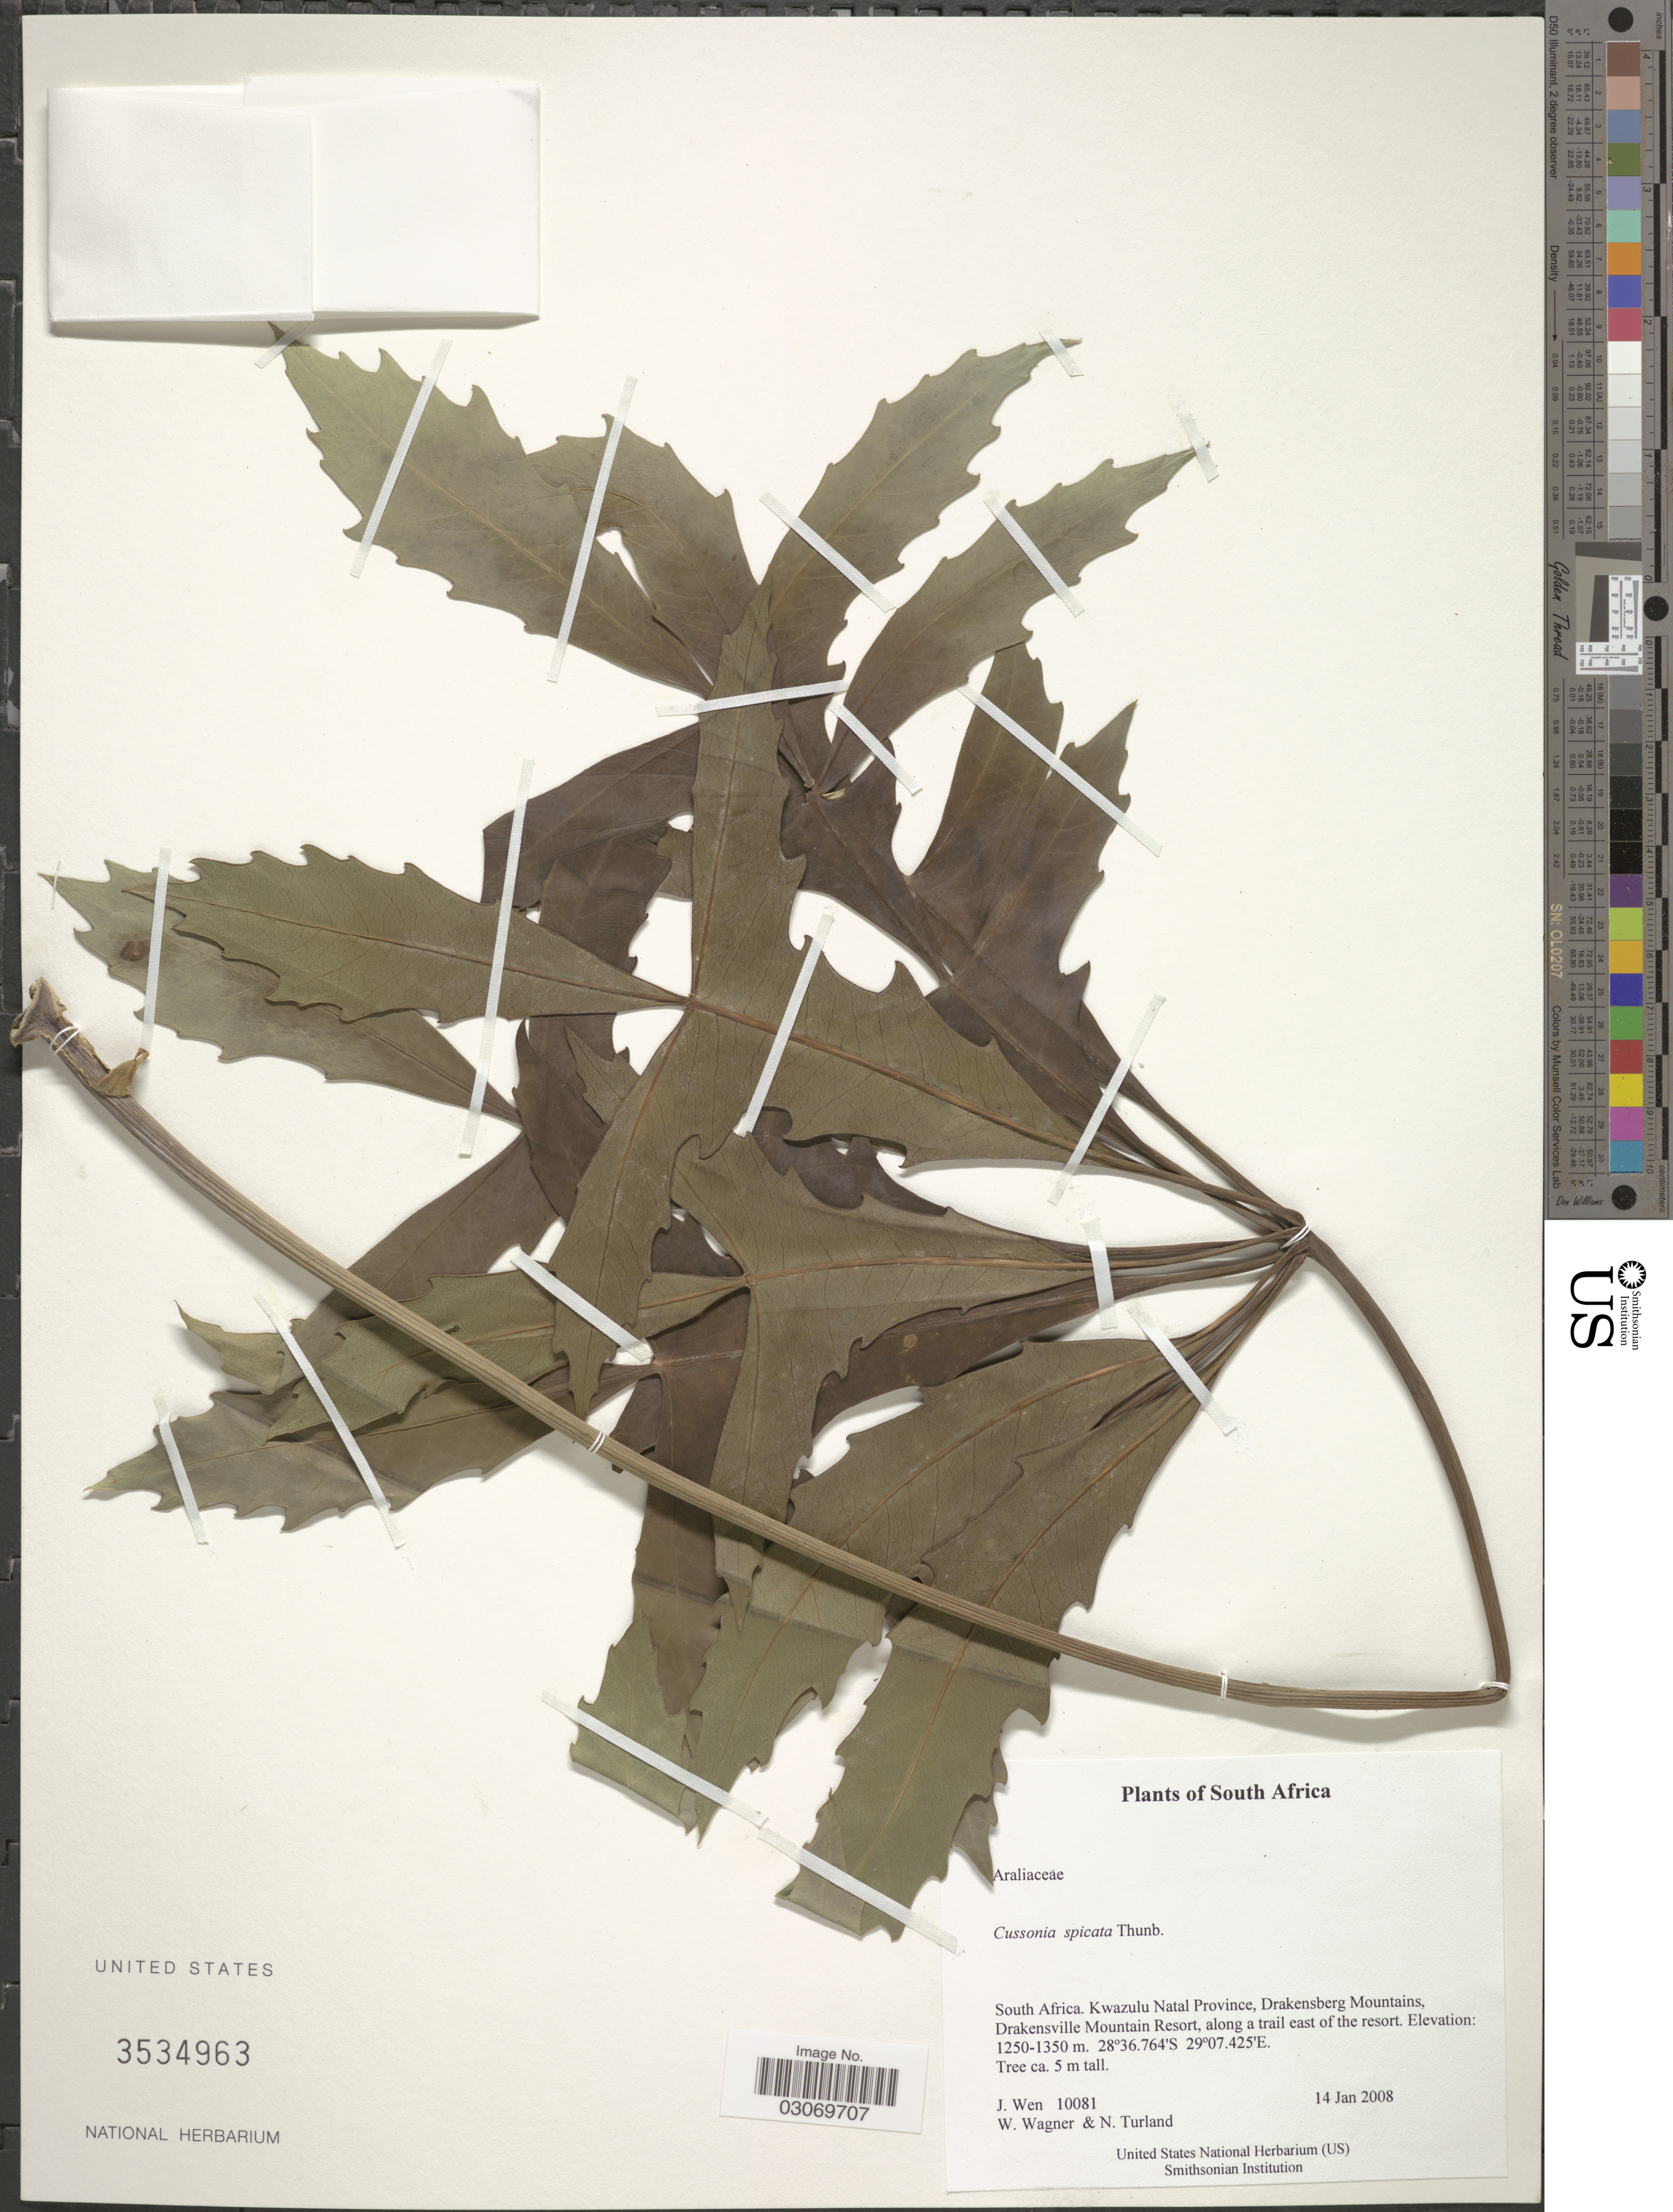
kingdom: Plantae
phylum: Tracheophyta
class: Magnoliopsida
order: Apiales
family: Araliaceae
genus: Cussonia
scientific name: Cussonia spicata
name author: Thunb.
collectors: J. Wen, W. Wagner & N. Turland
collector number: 10081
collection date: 2008-01-14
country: South Africa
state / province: KwaZulu-Natal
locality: Drakensberg Mountains, Drakensville Mountain Resort, along a trail east of the resort.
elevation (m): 1250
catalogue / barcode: US 3534963